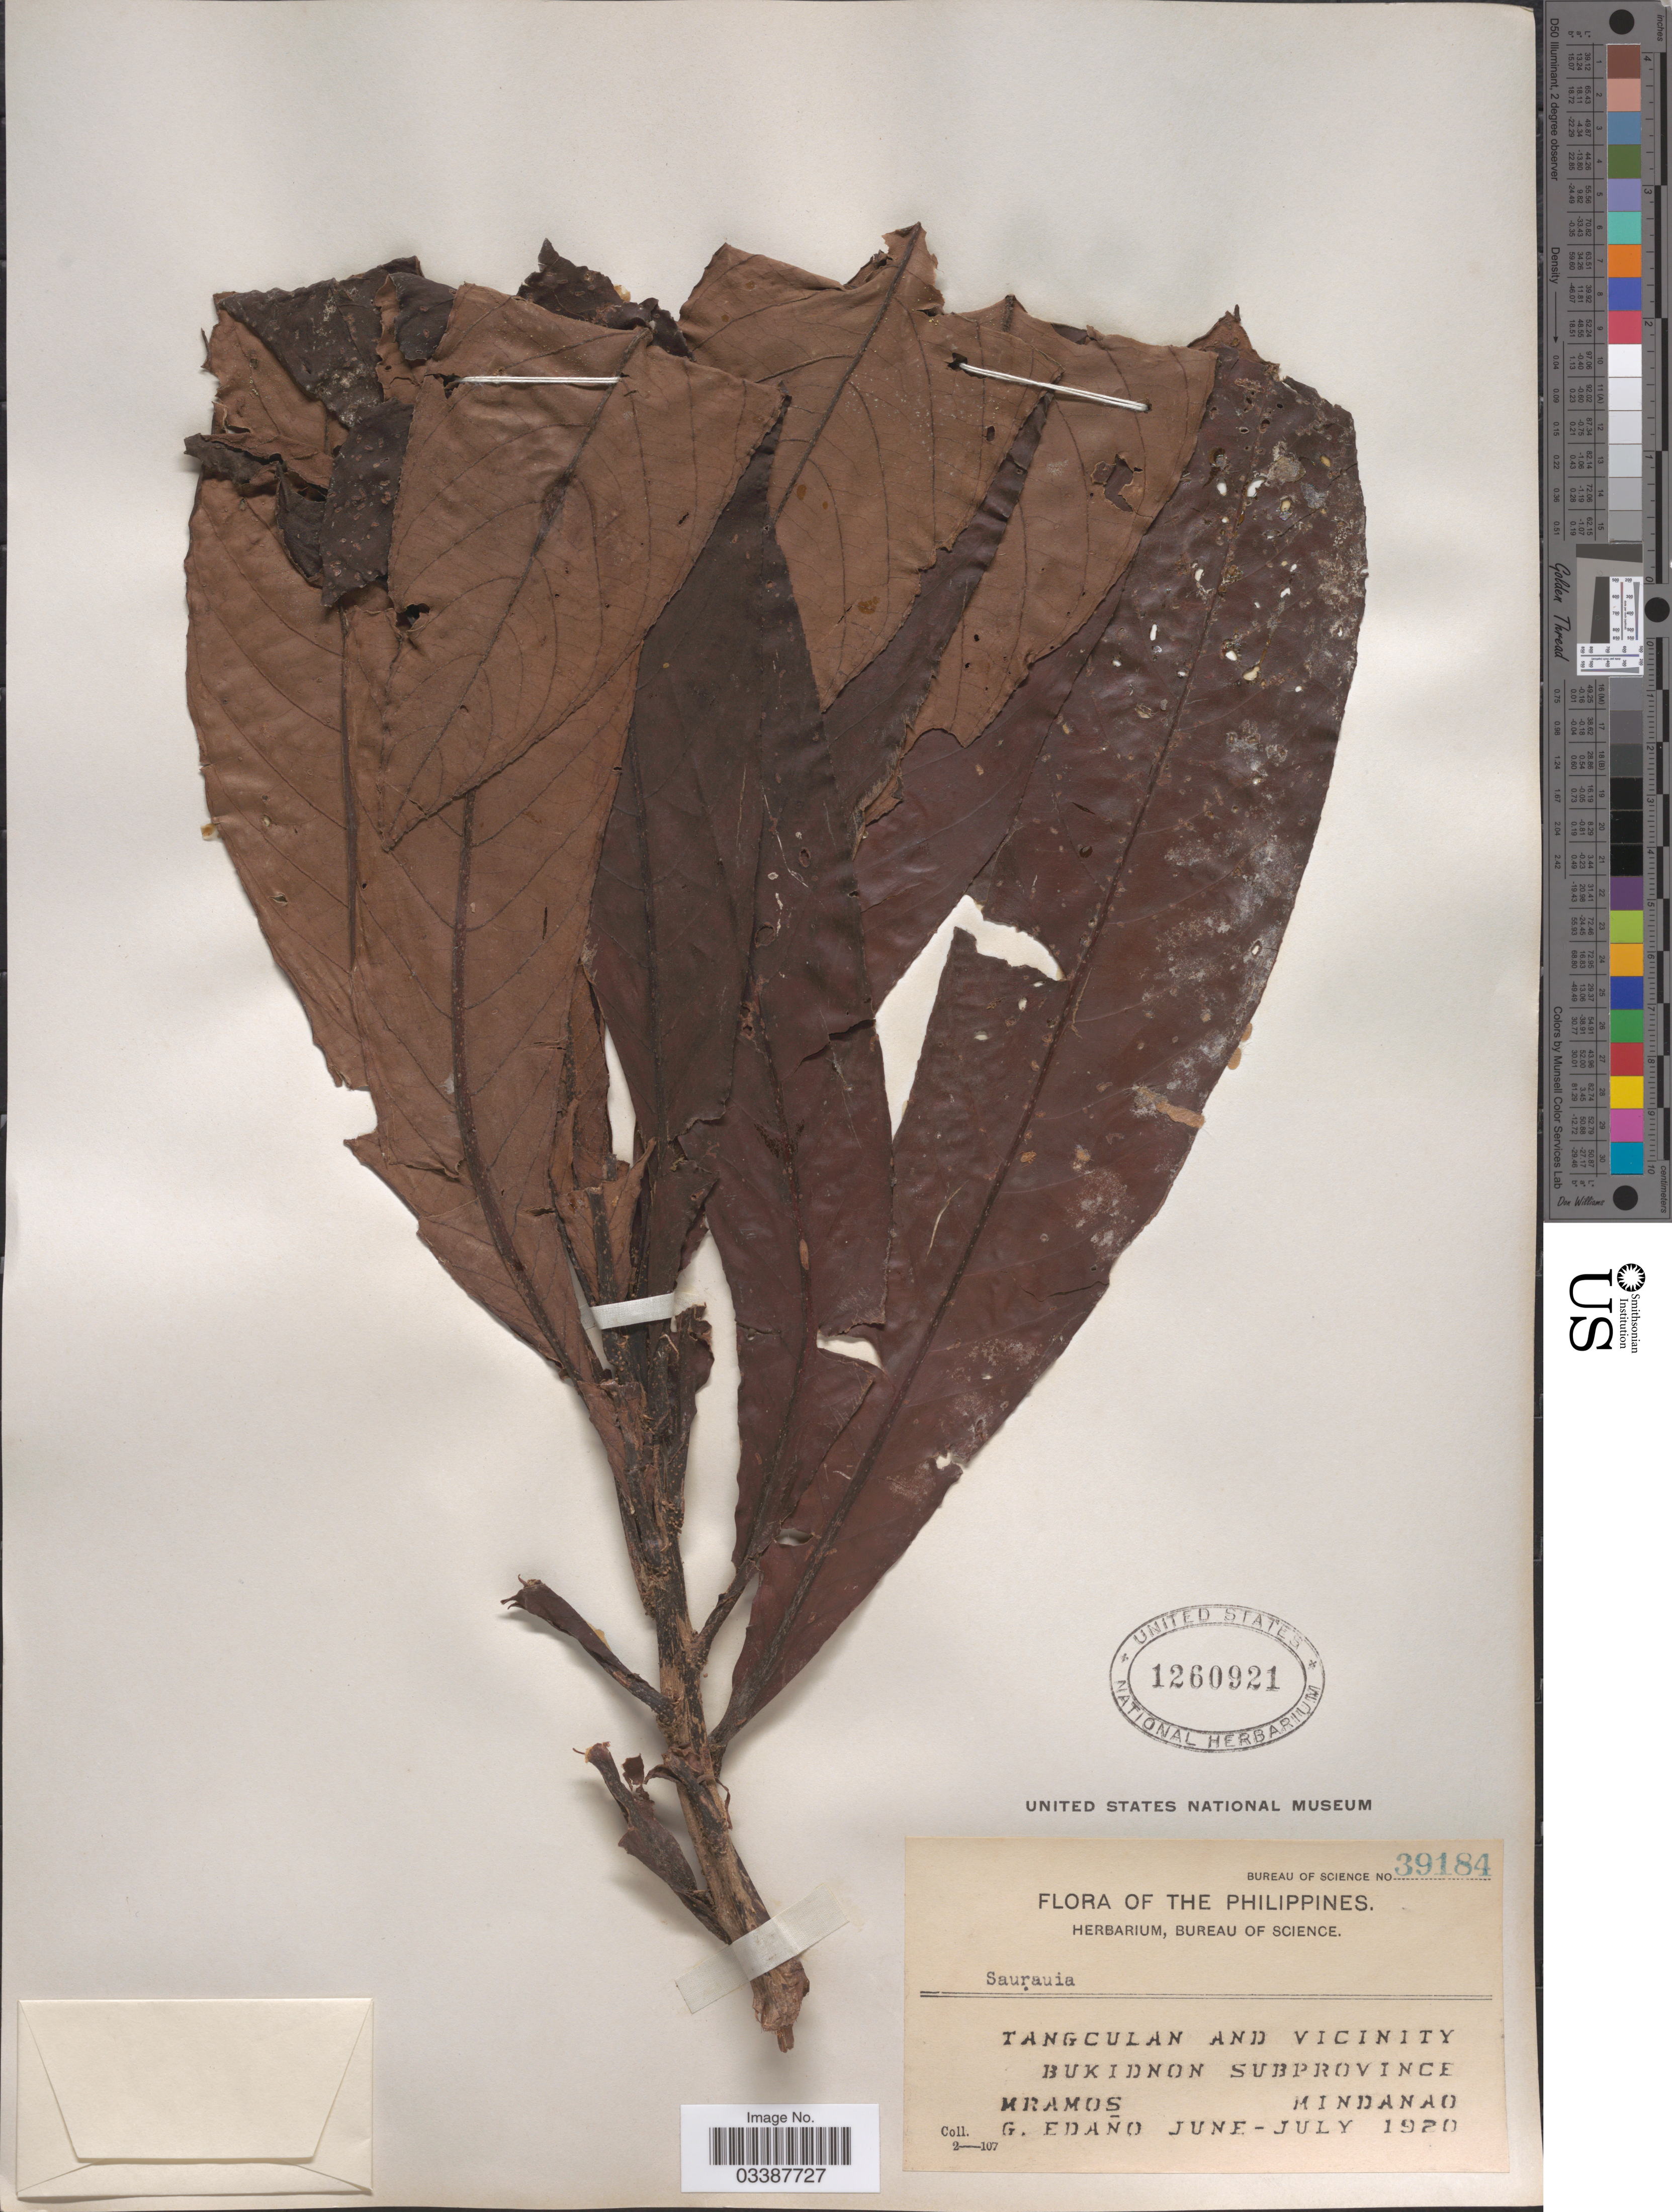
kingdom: Plantae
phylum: Tracheophyta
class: Magnoliopsida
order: Ericales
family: Actinidiaceae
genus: Saurauia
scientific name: Saurauia sp.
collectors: M. Ramos & G. Edaño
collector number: Bureau of Science 39184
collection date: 1920-06/1920-07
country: Philippines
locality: Tangculan and Vicinity. Bukidnon Subprovince. Mindanao.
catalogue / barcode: US 1260921